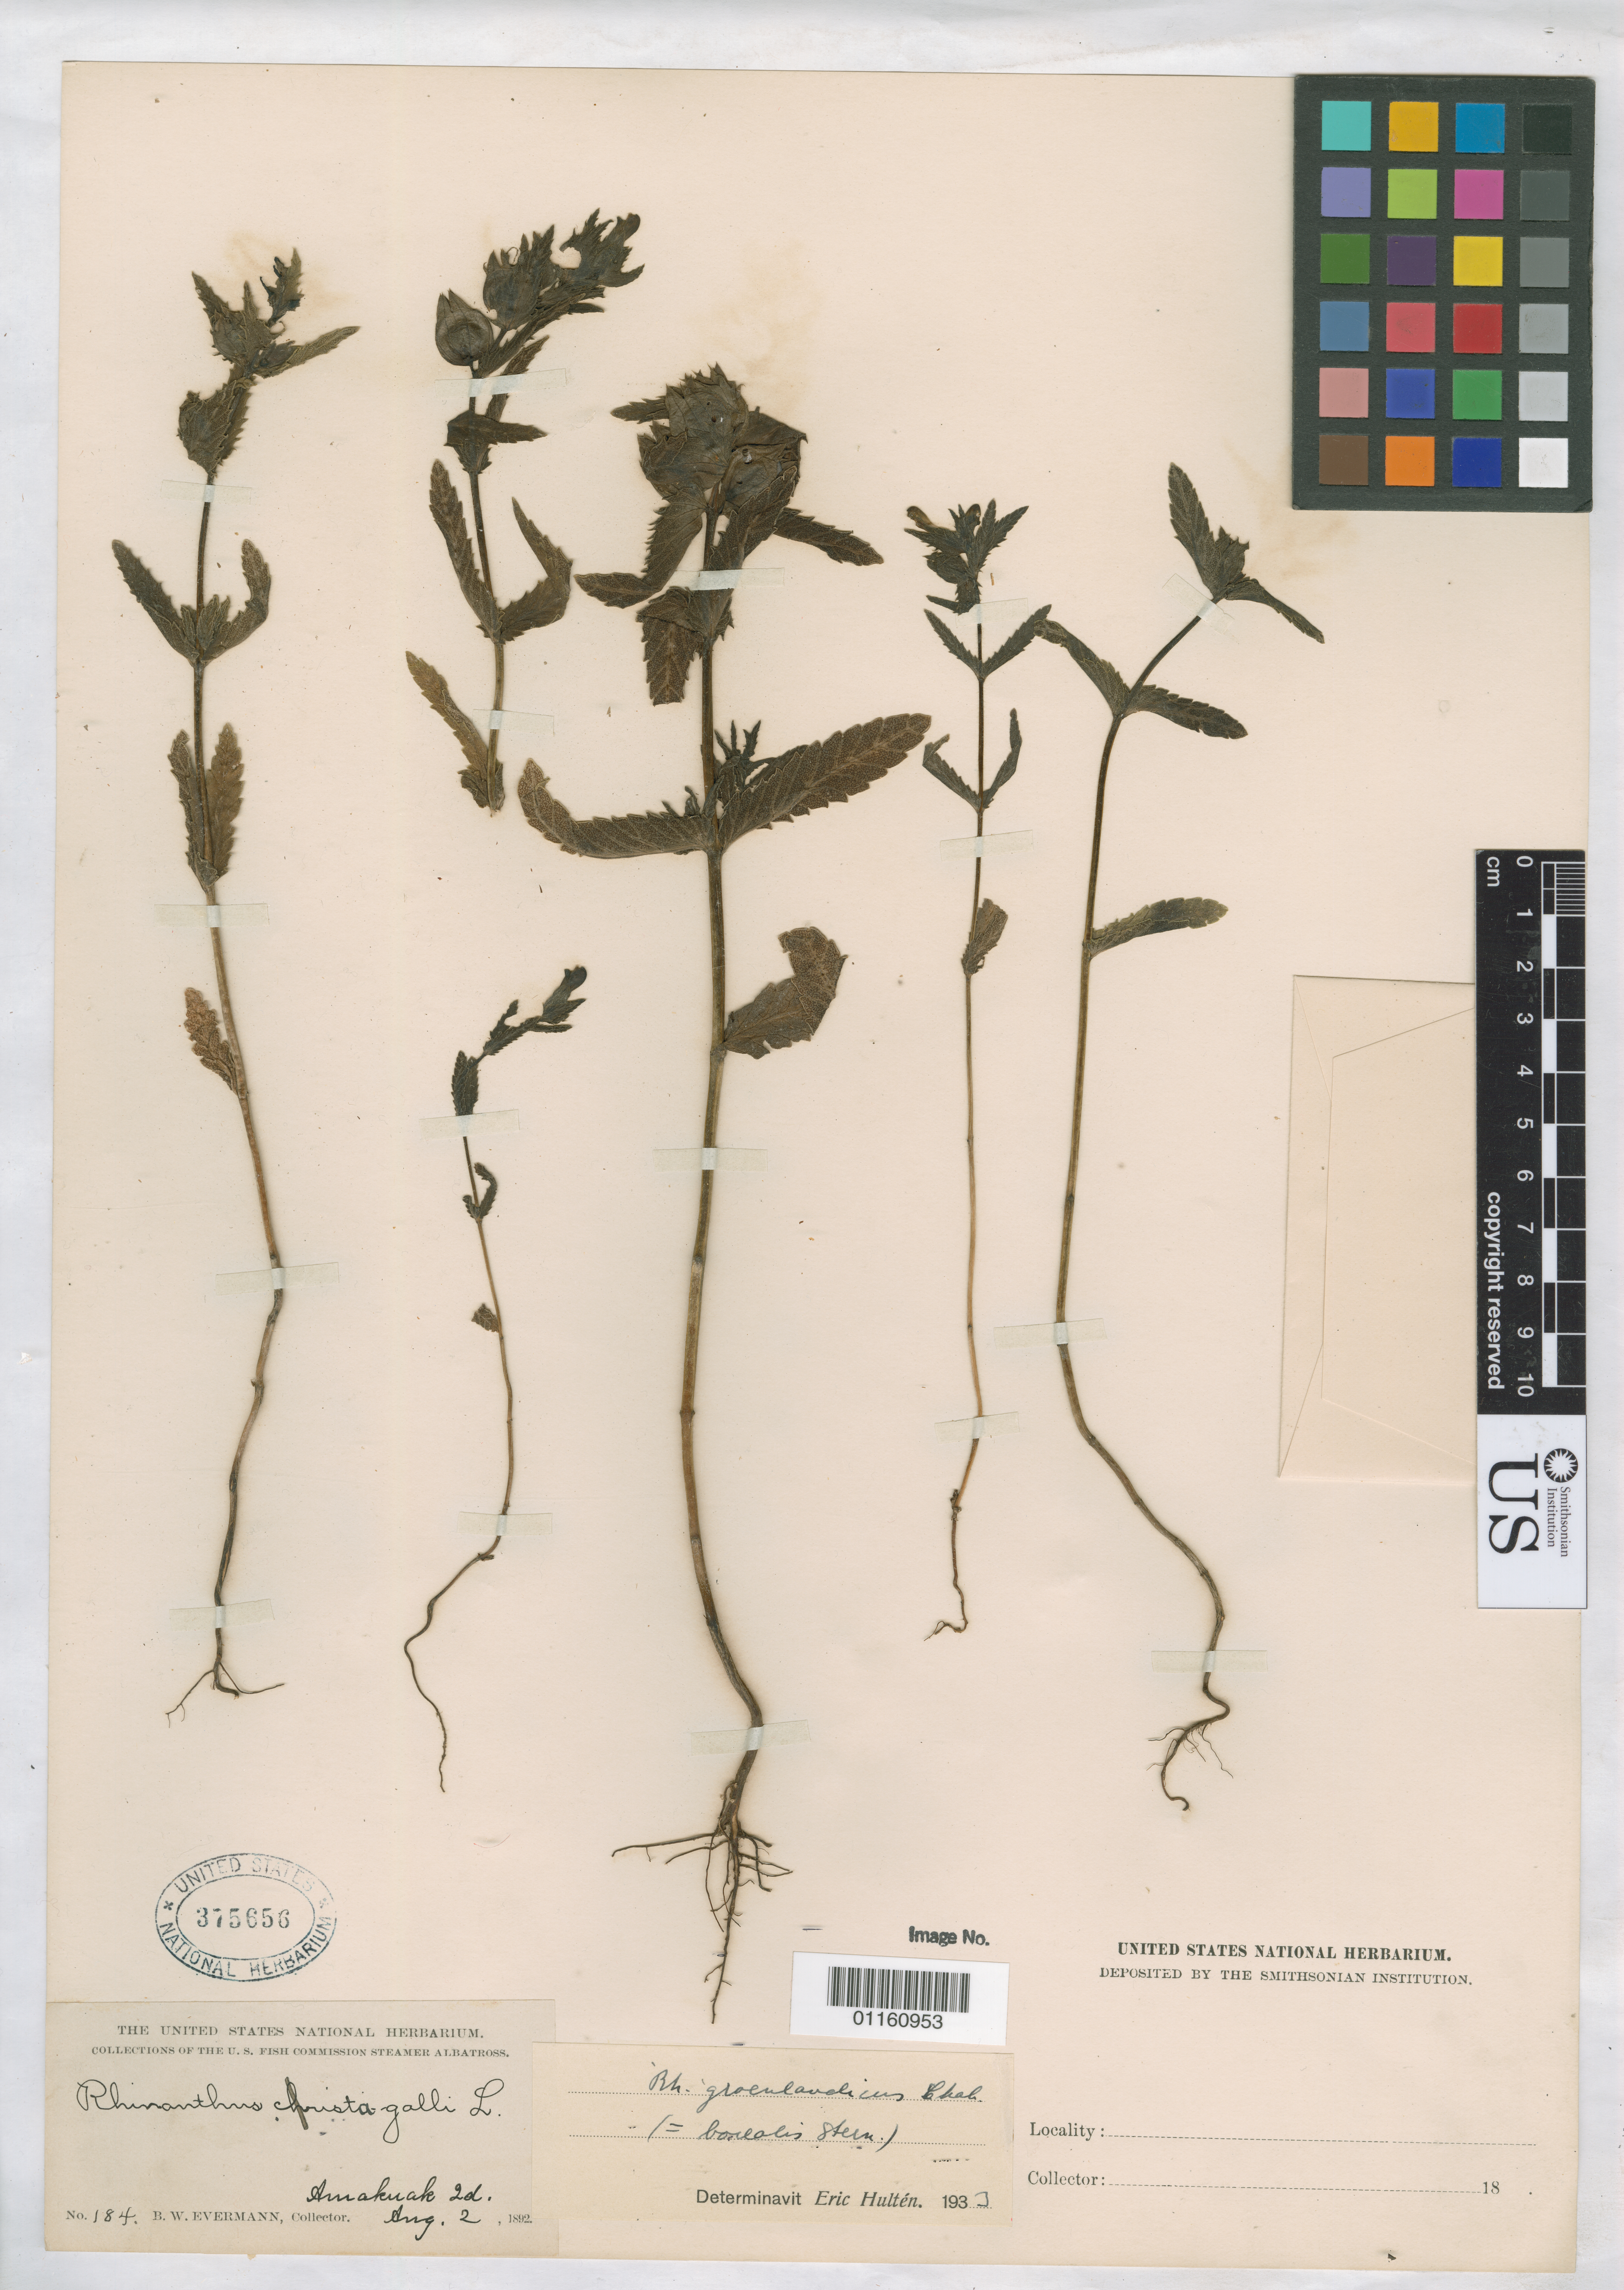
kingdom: Plantae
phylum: Tracheophyta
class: Magnoliopsida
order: Lamiales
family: Orobanchaceae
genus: Rhinanthus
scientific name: Rhinanthus groenlandicus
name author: Chabert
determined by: Hultén, [O.] Eric G.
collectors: B. W. Evermann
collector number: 184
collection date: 1892-08-02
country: United States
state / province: Alaska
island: Amakuak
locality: Amakuak Island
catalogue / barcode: US 375656